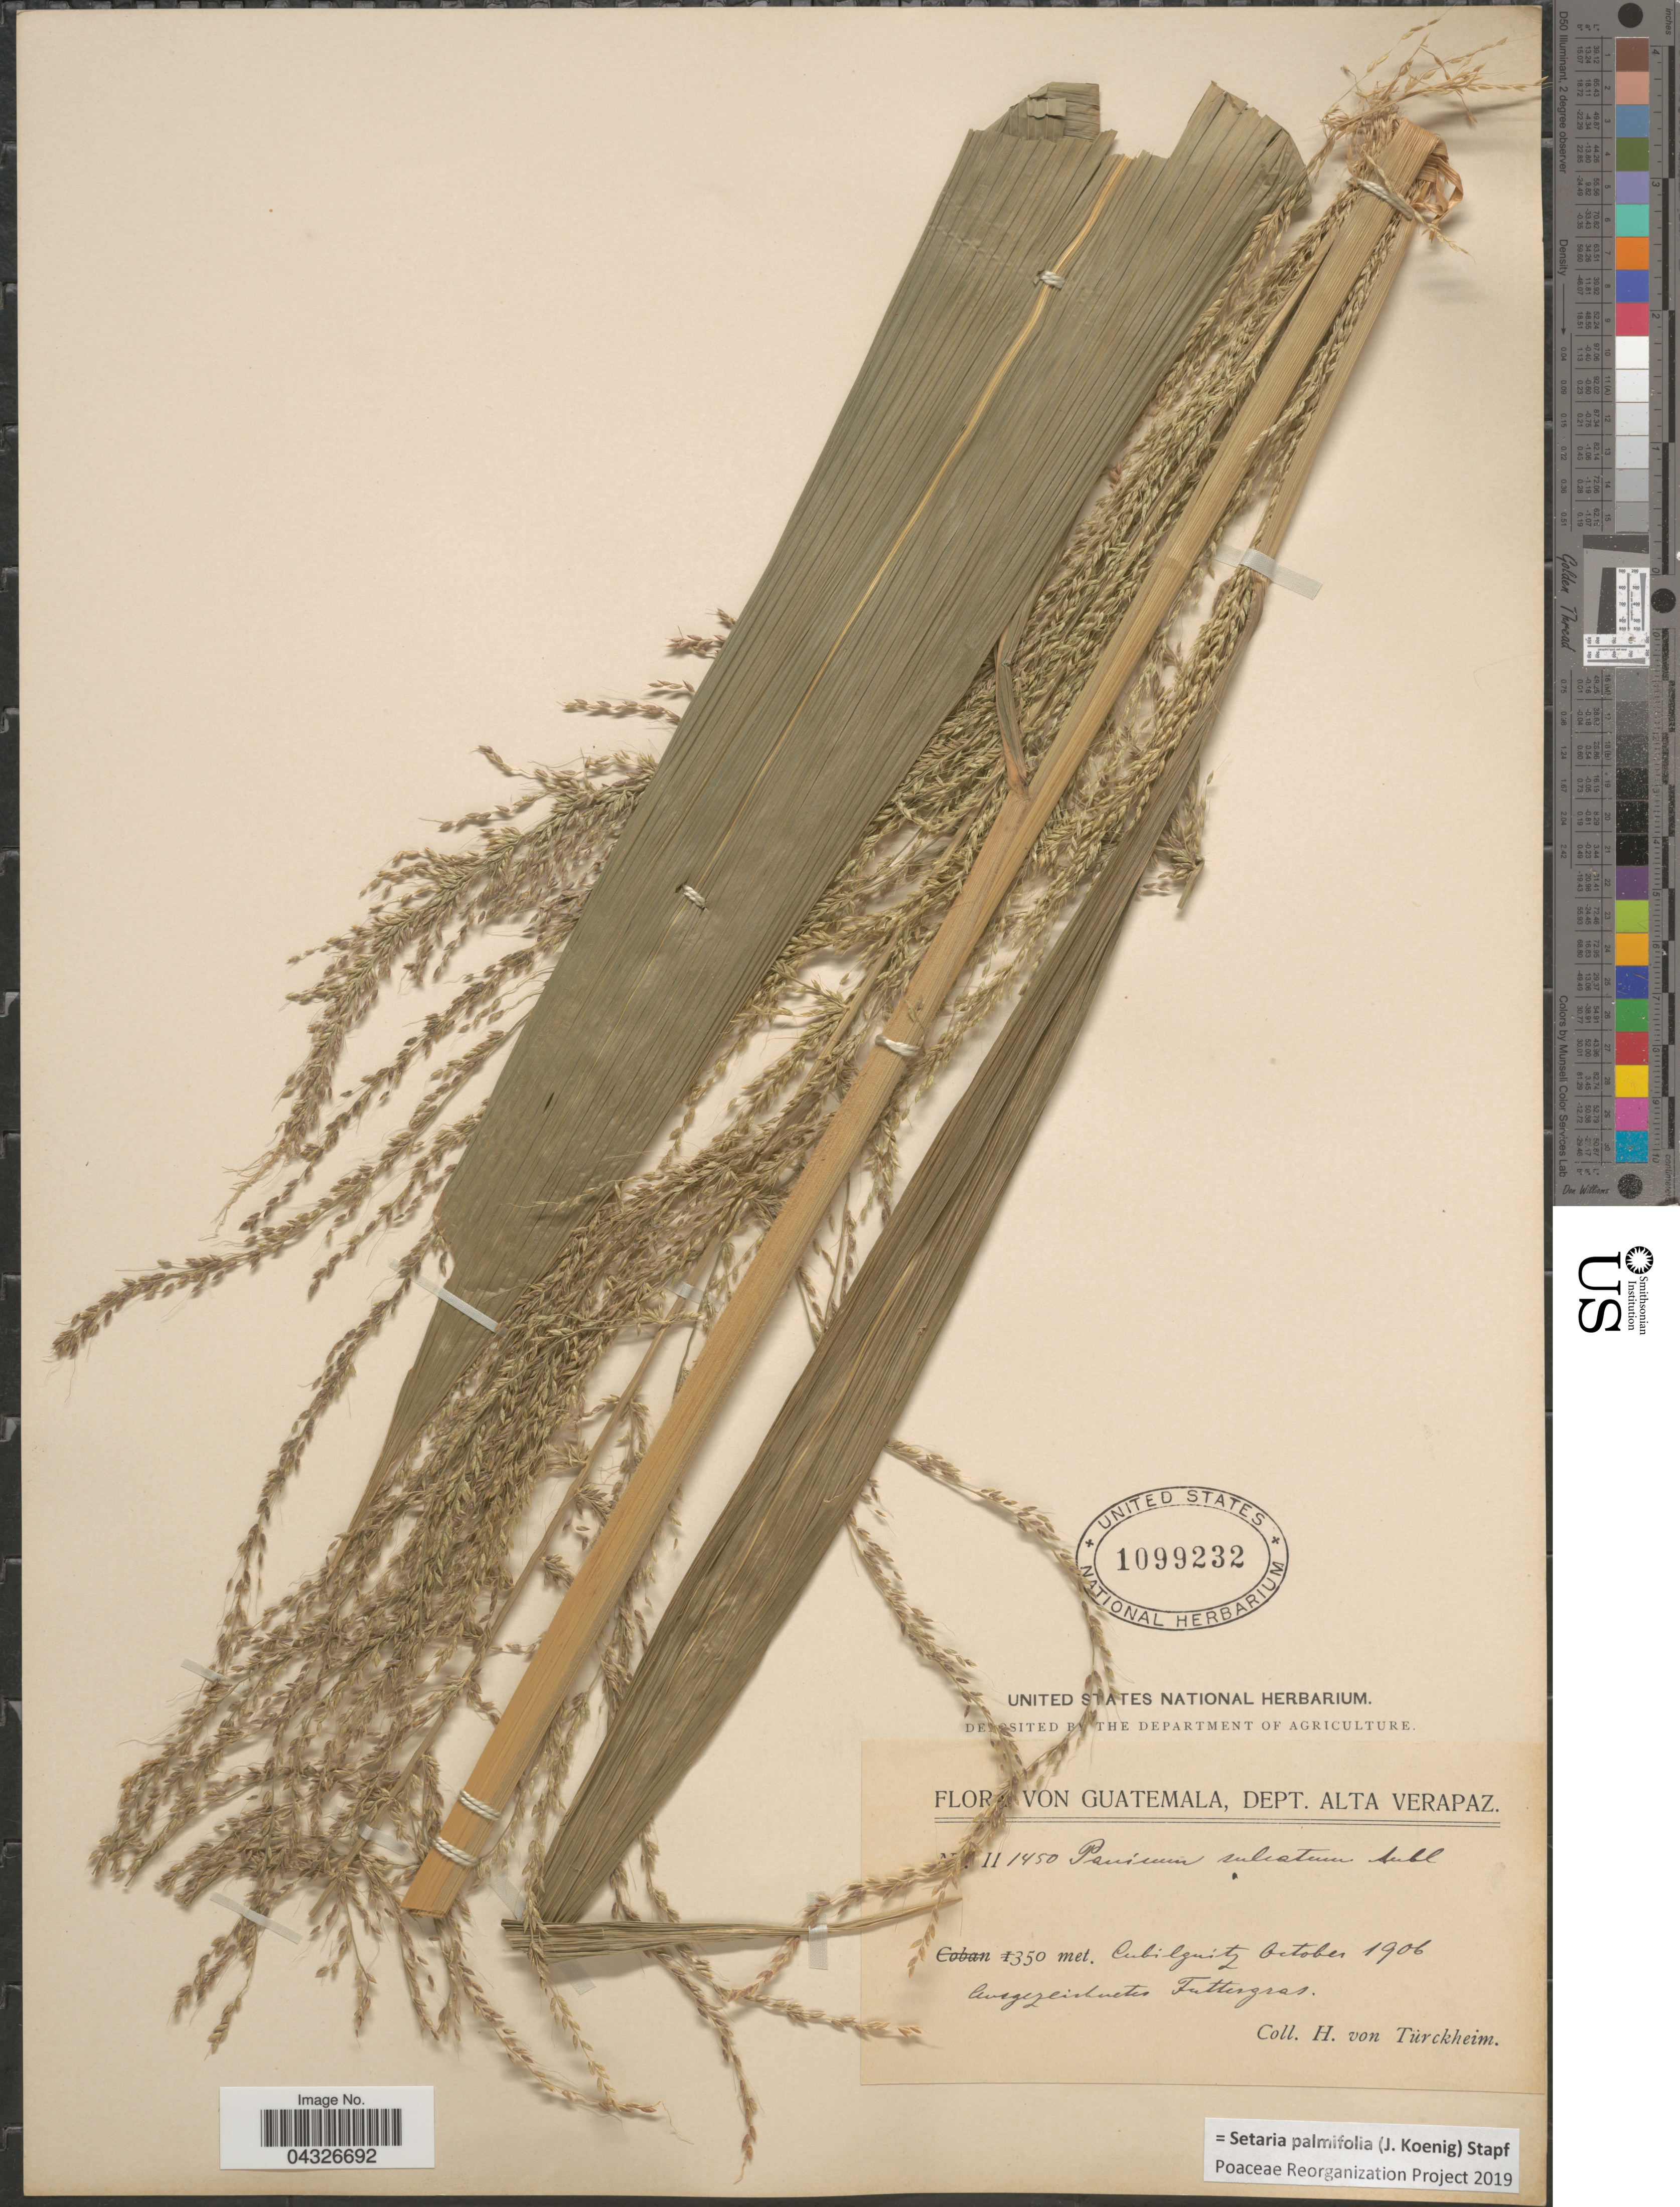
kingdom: Plantae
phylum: Tracheophyta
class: Liliopsida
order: Poales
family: Poaceae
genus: Setaria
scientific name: Setaria palmifolia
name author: (J. Koenig) Stapf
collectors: H. von Türckheim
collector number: II1450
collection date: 1906-10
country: Guatemala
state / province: Alta Verapaz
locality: Dept. Alta Verapaz. Cubilquitz.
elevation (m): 350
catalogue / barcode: US 1099232